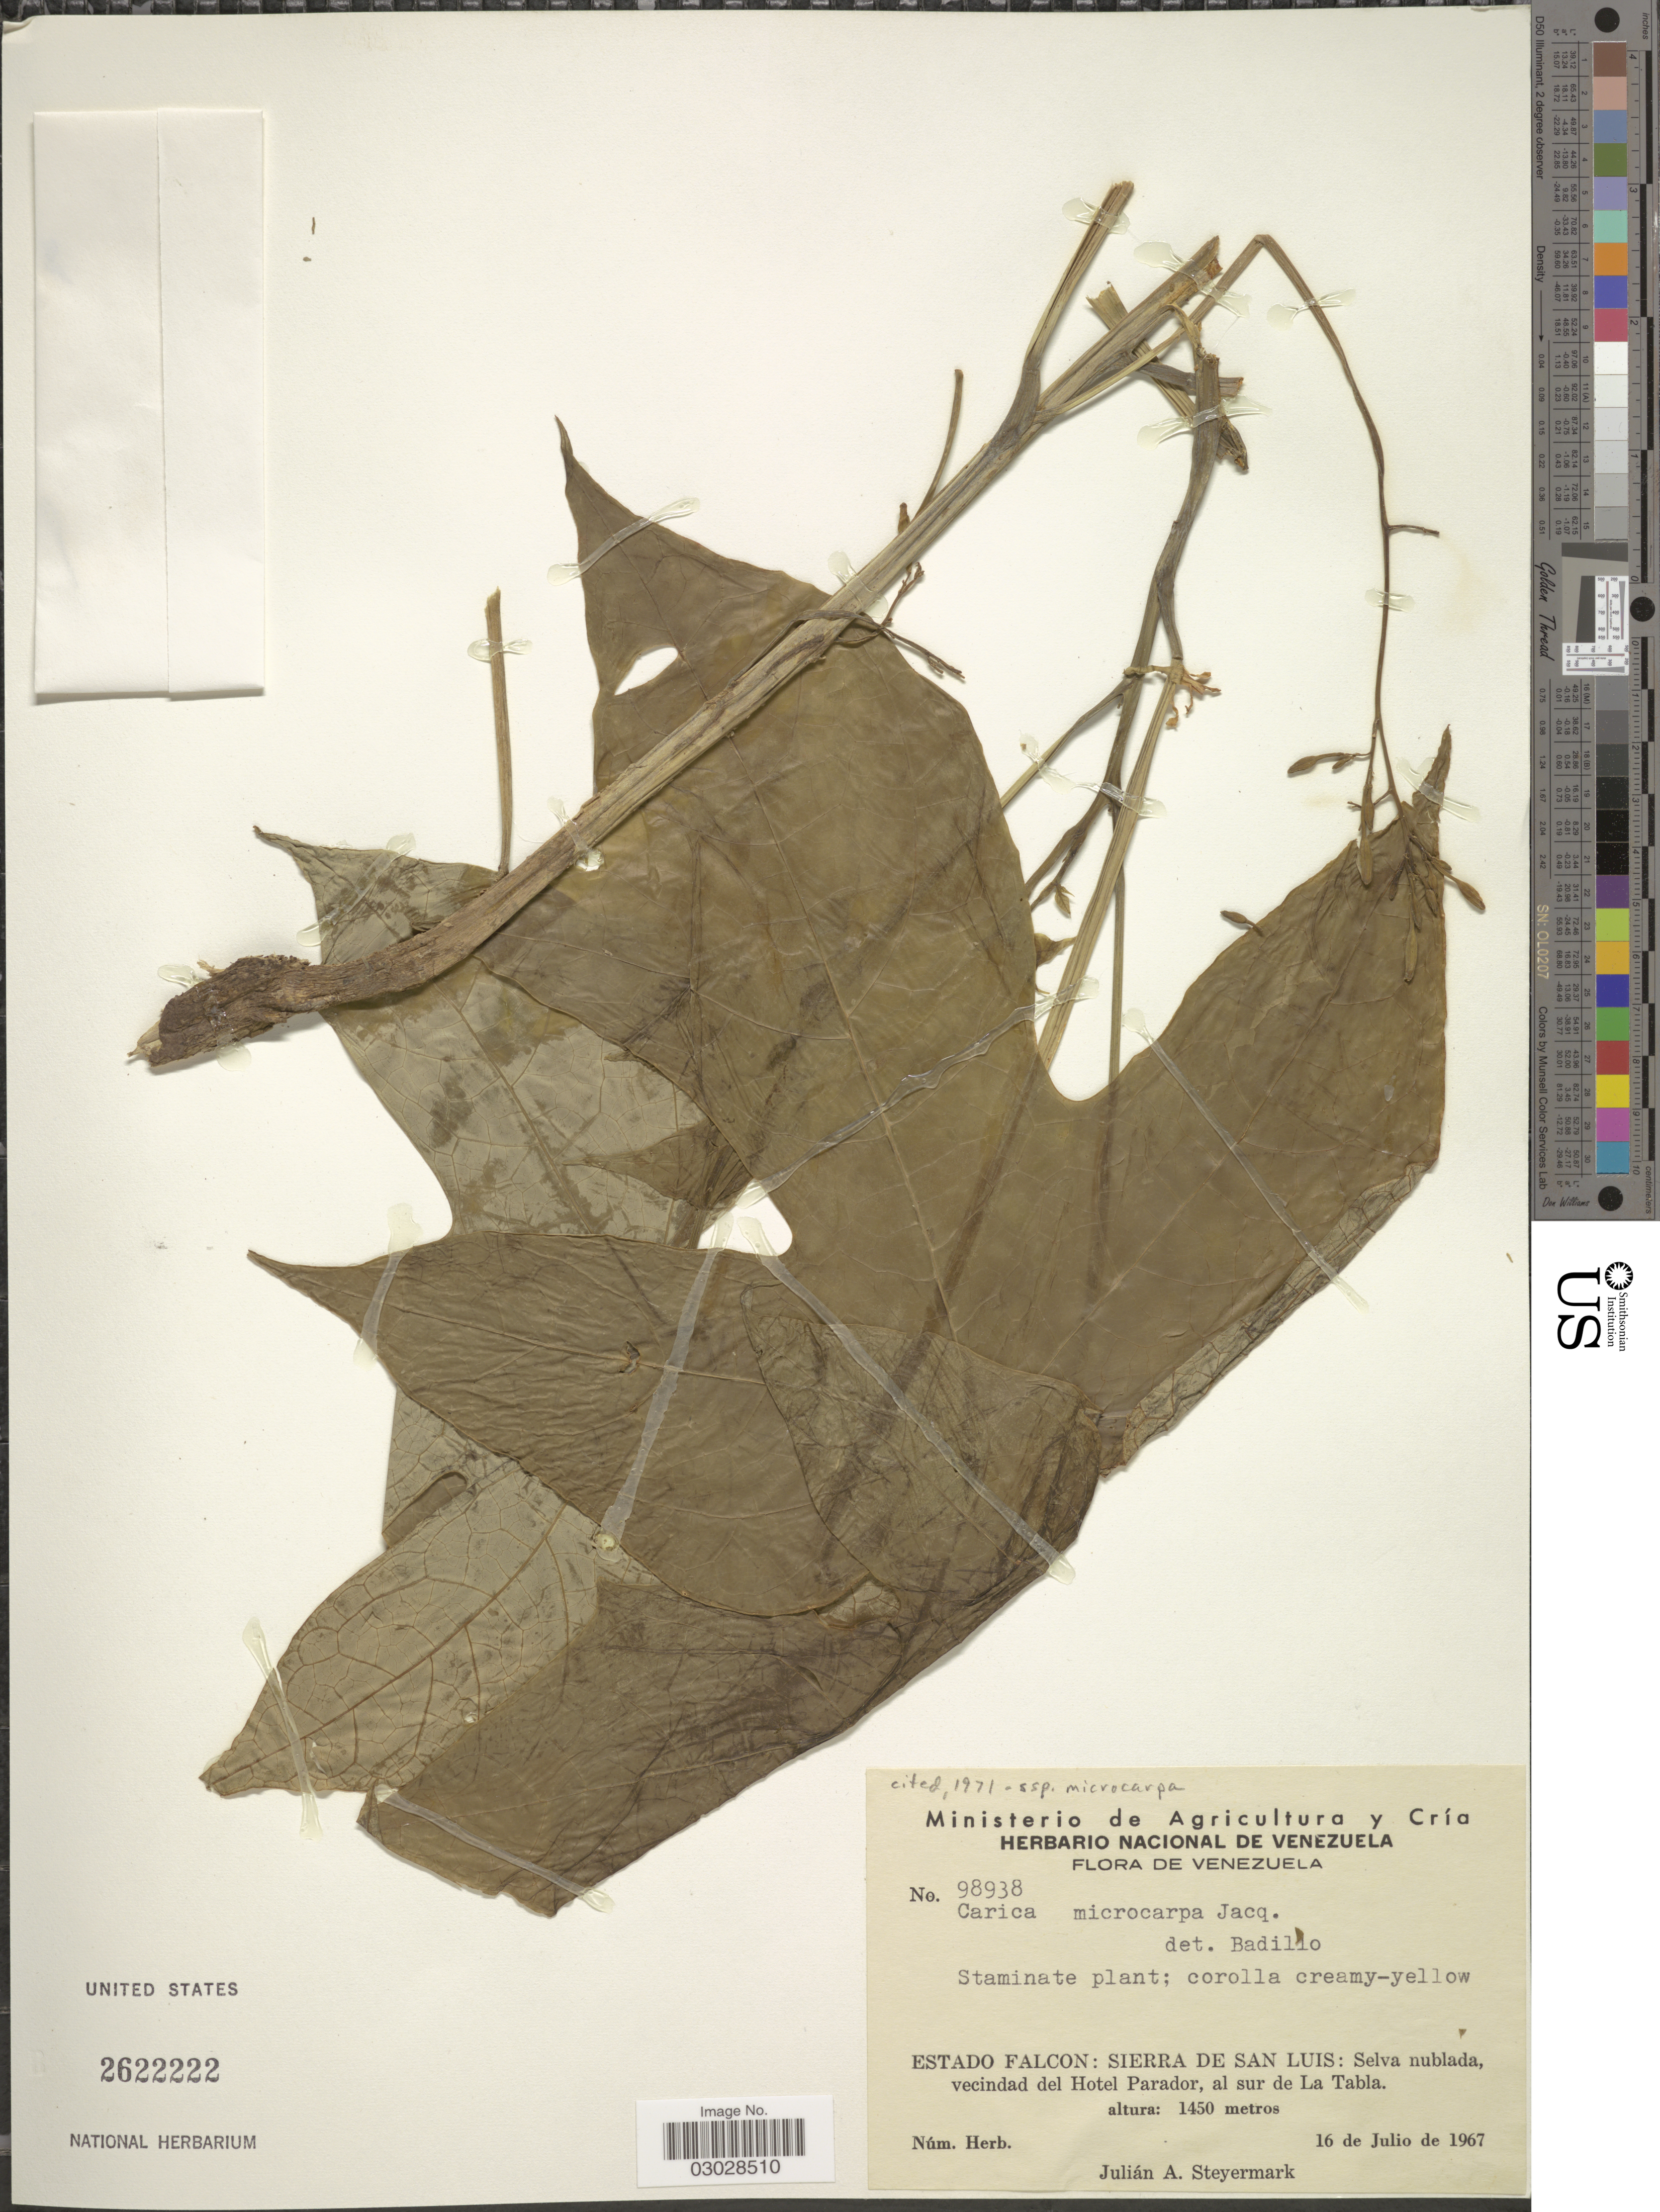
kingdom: Plantae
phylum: Tracheophyta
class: Magnoliopsida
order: Brassicales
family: Caricaceae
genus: Vasconcellea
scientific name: Vasconcellea microcarpa subsp. microcarpa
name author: (Jacq.) A. DC.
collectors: J. Steyermark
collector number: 98938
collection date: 1967-07-16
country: Venezuela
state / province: Falcón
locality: Sierra de San Luis: Selva nublada vecindad del Hotel Parador, al sur de La Tabla.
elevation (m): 1450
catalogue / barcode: US 2622222